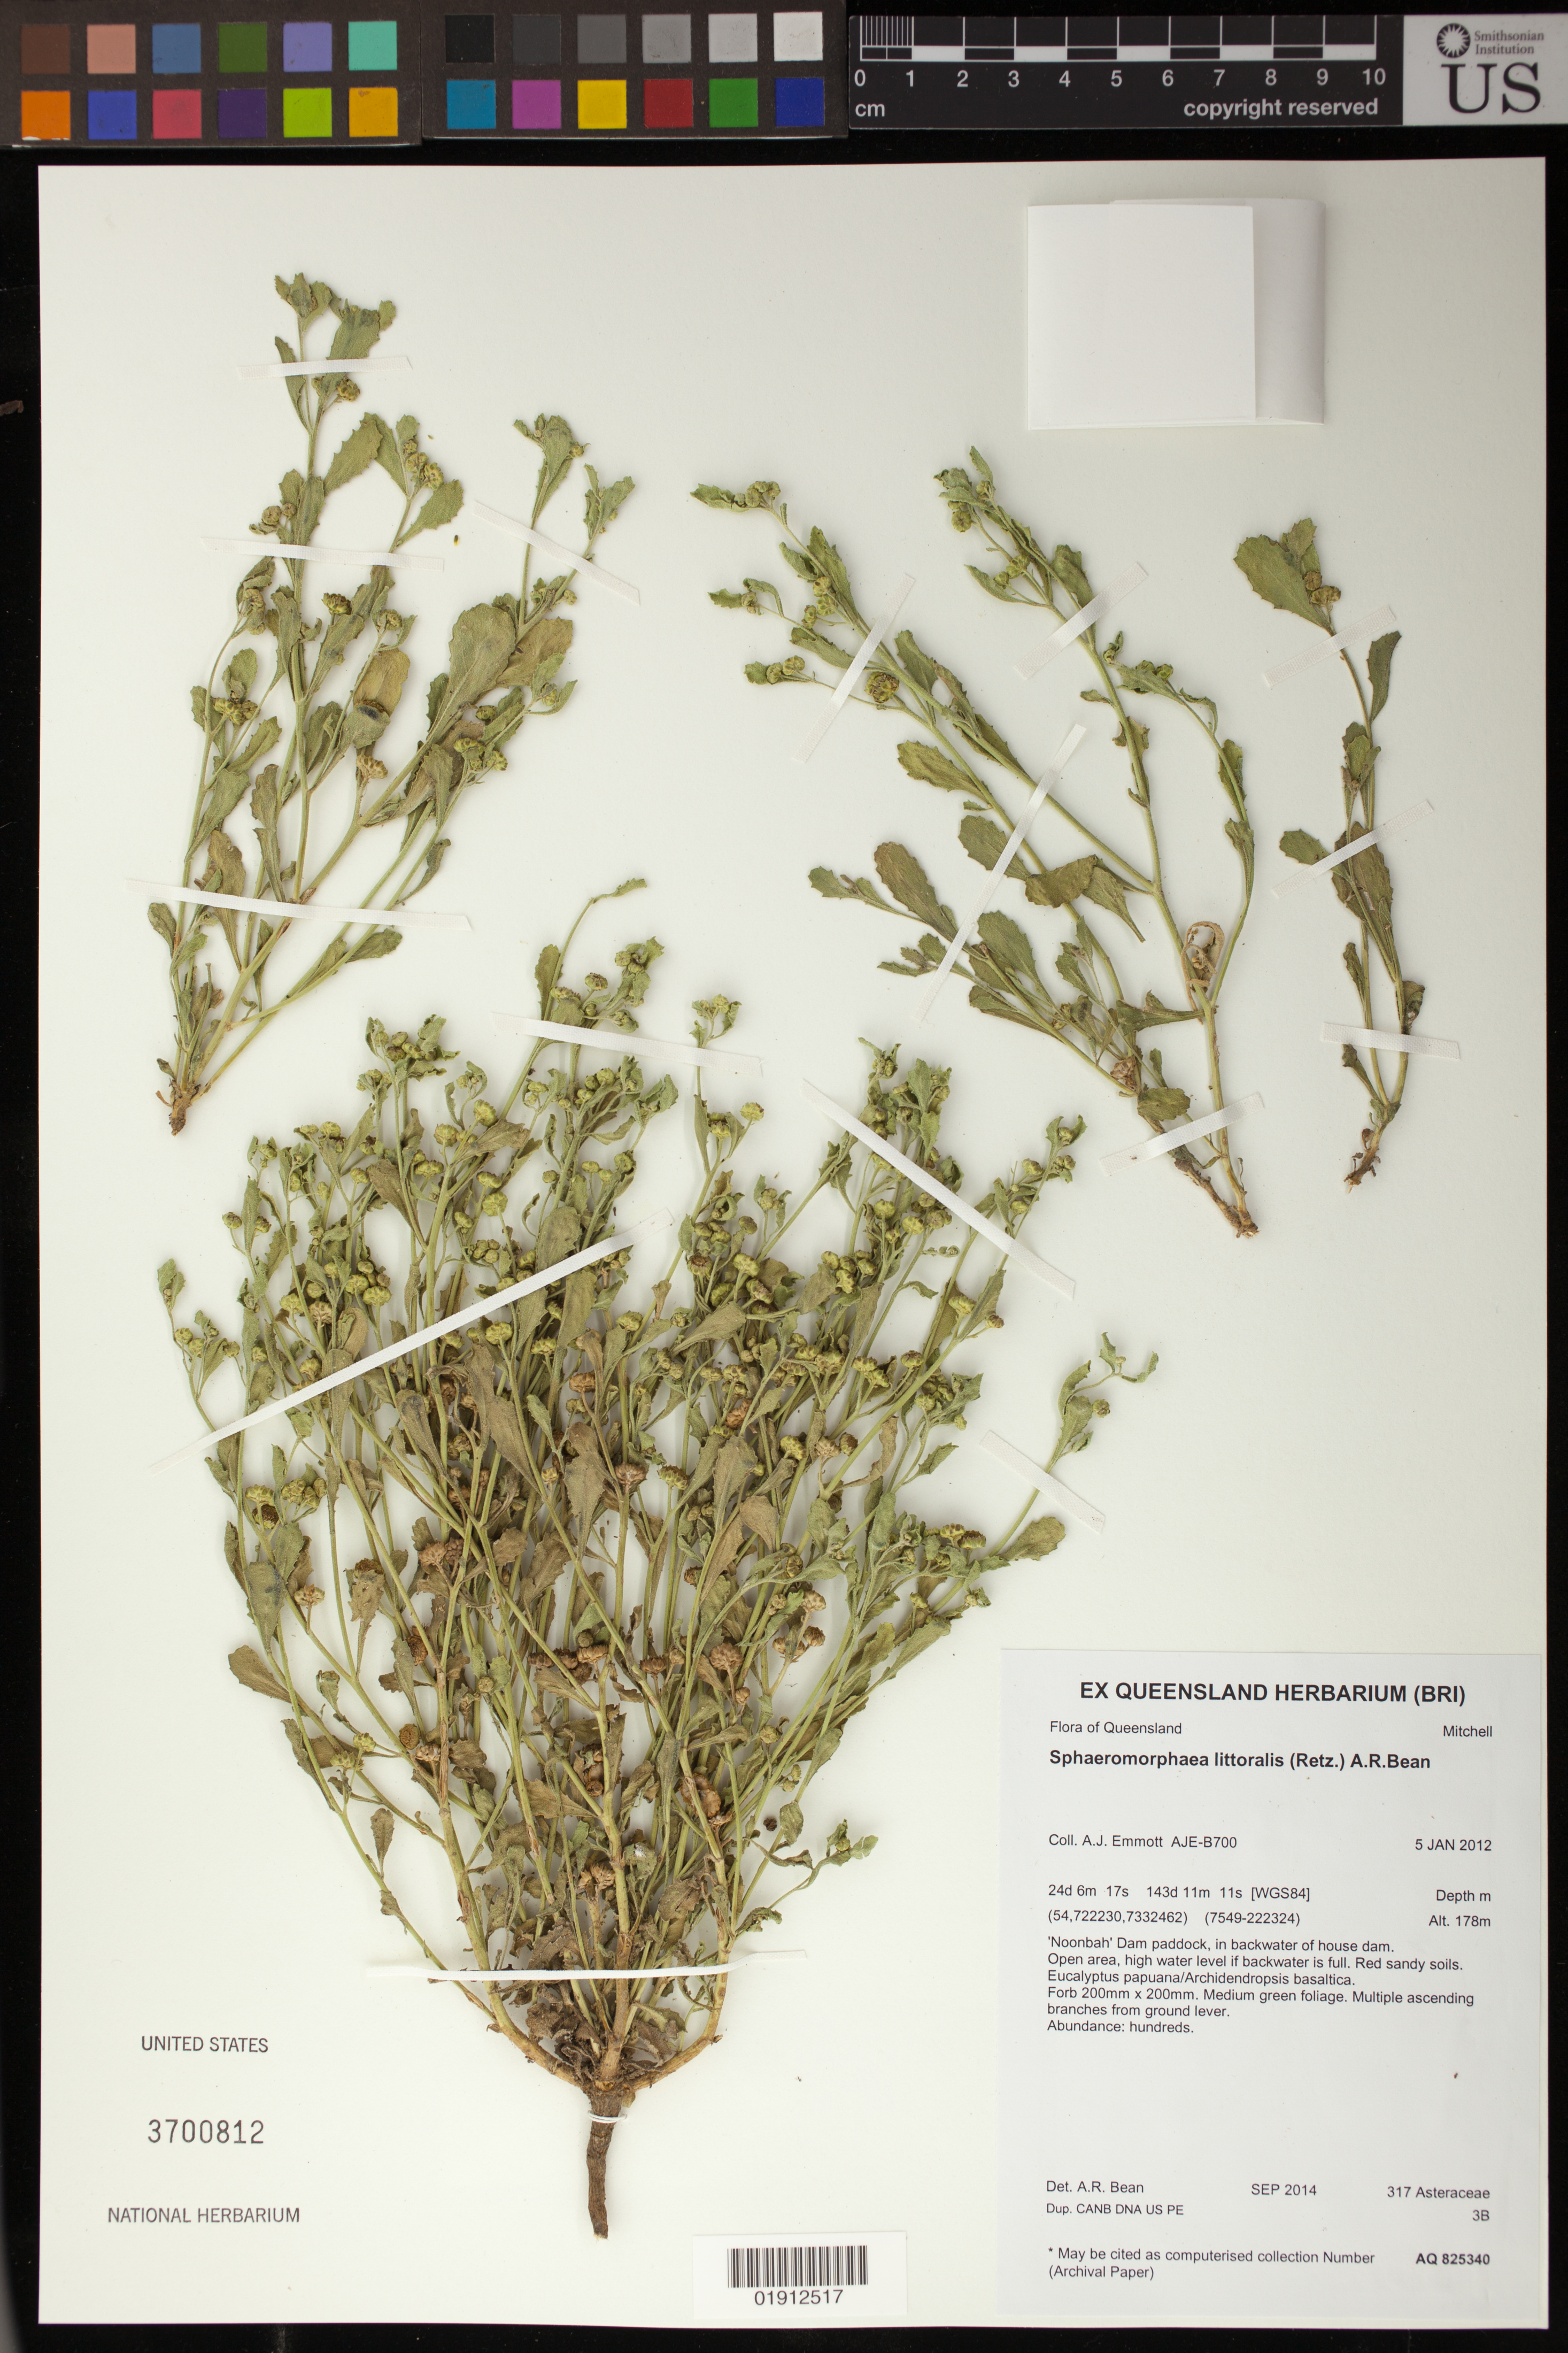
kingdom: Plantae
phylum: Tracheophyta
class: Magnoliopsida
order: Asterales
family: Asteraceae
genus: Sphaeromorphaea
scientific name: Sphaeromorphaea littoralis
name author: (Retz.) A.R. Bean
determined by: Bean, A. R.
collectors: A. Emmott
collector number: AJE-B700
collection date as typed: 5 Jan 2012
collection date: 2012-01-05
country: Australia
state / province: Queensland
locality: Mitchell District, 'Noonbah' Dam paddock, in backwater of house dam.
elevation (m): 178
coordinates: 24 06 17 S, 143 11 11 E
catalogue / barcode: US 3700812